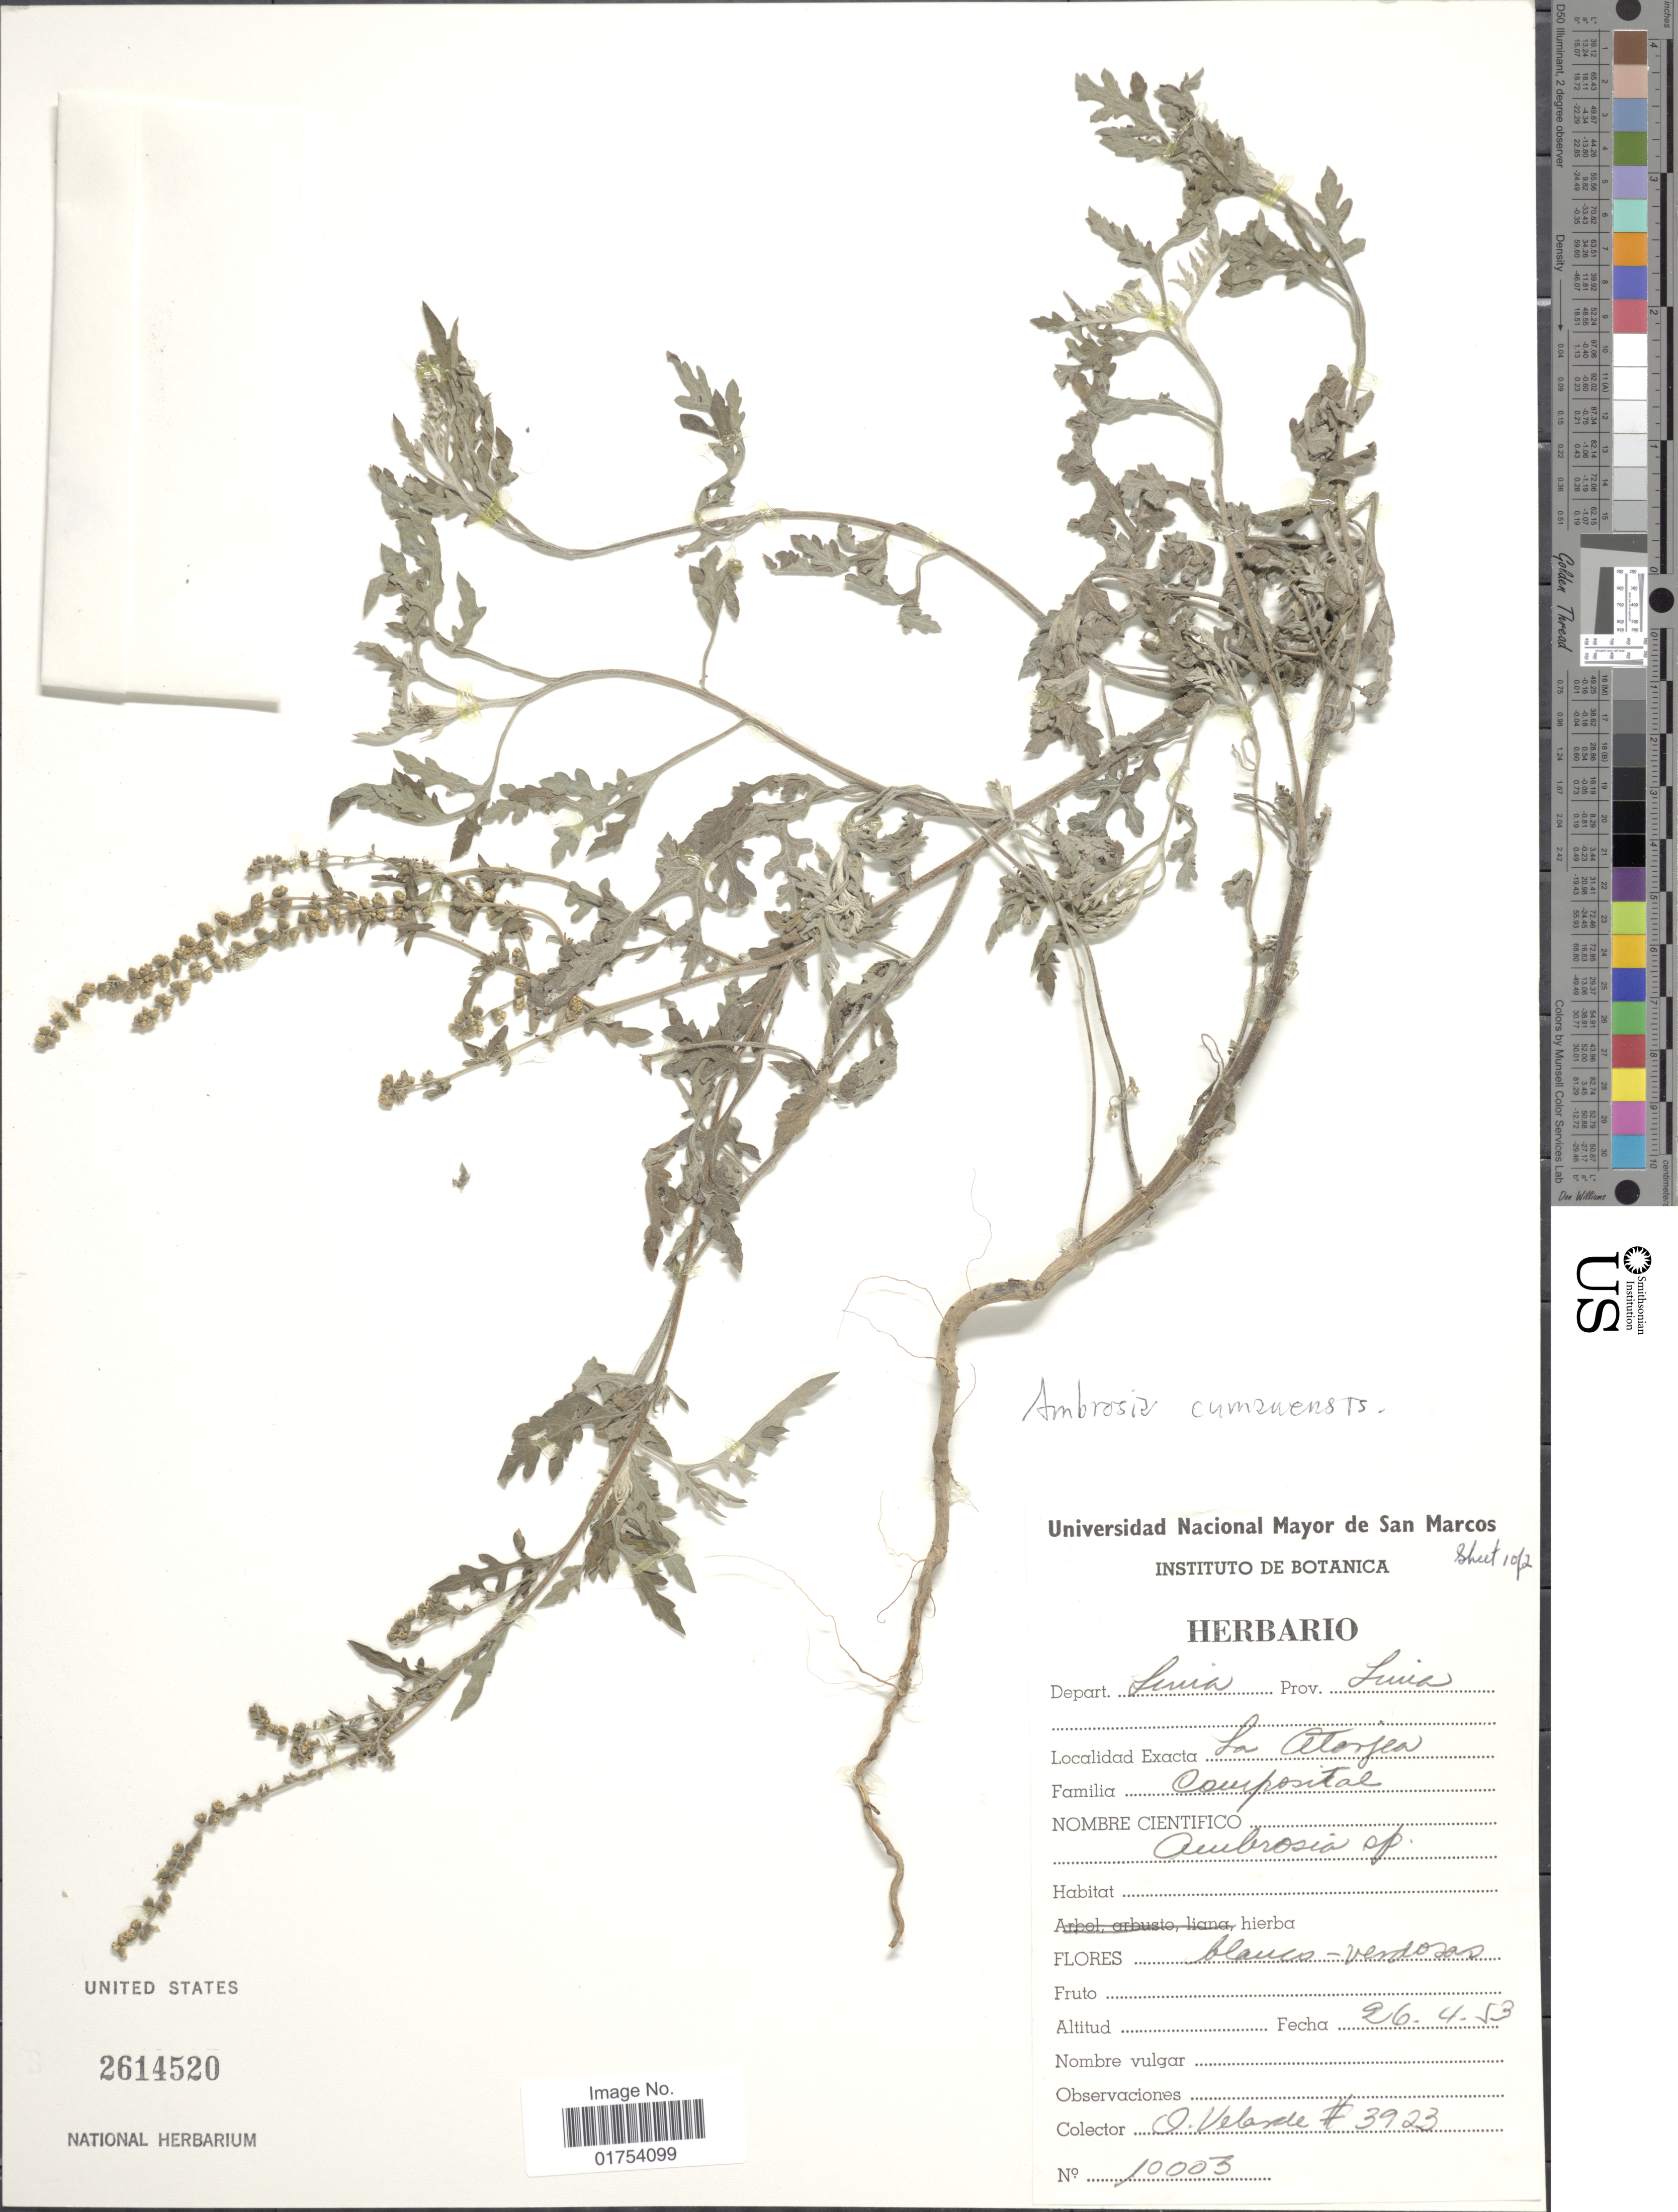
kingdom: Plantae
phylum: Tracheophyta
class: Magnoliopsida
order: Asterales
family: Asteraceae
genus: Ambrosia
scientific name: Ambrosia peruviana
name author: Willd.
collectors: O. Velarde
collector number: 3923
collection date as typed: Transcribed d/m/y: 26/4/53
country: Peru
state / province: Lima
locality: La Atarjea, Prov. Lima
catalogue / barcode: US 2614520